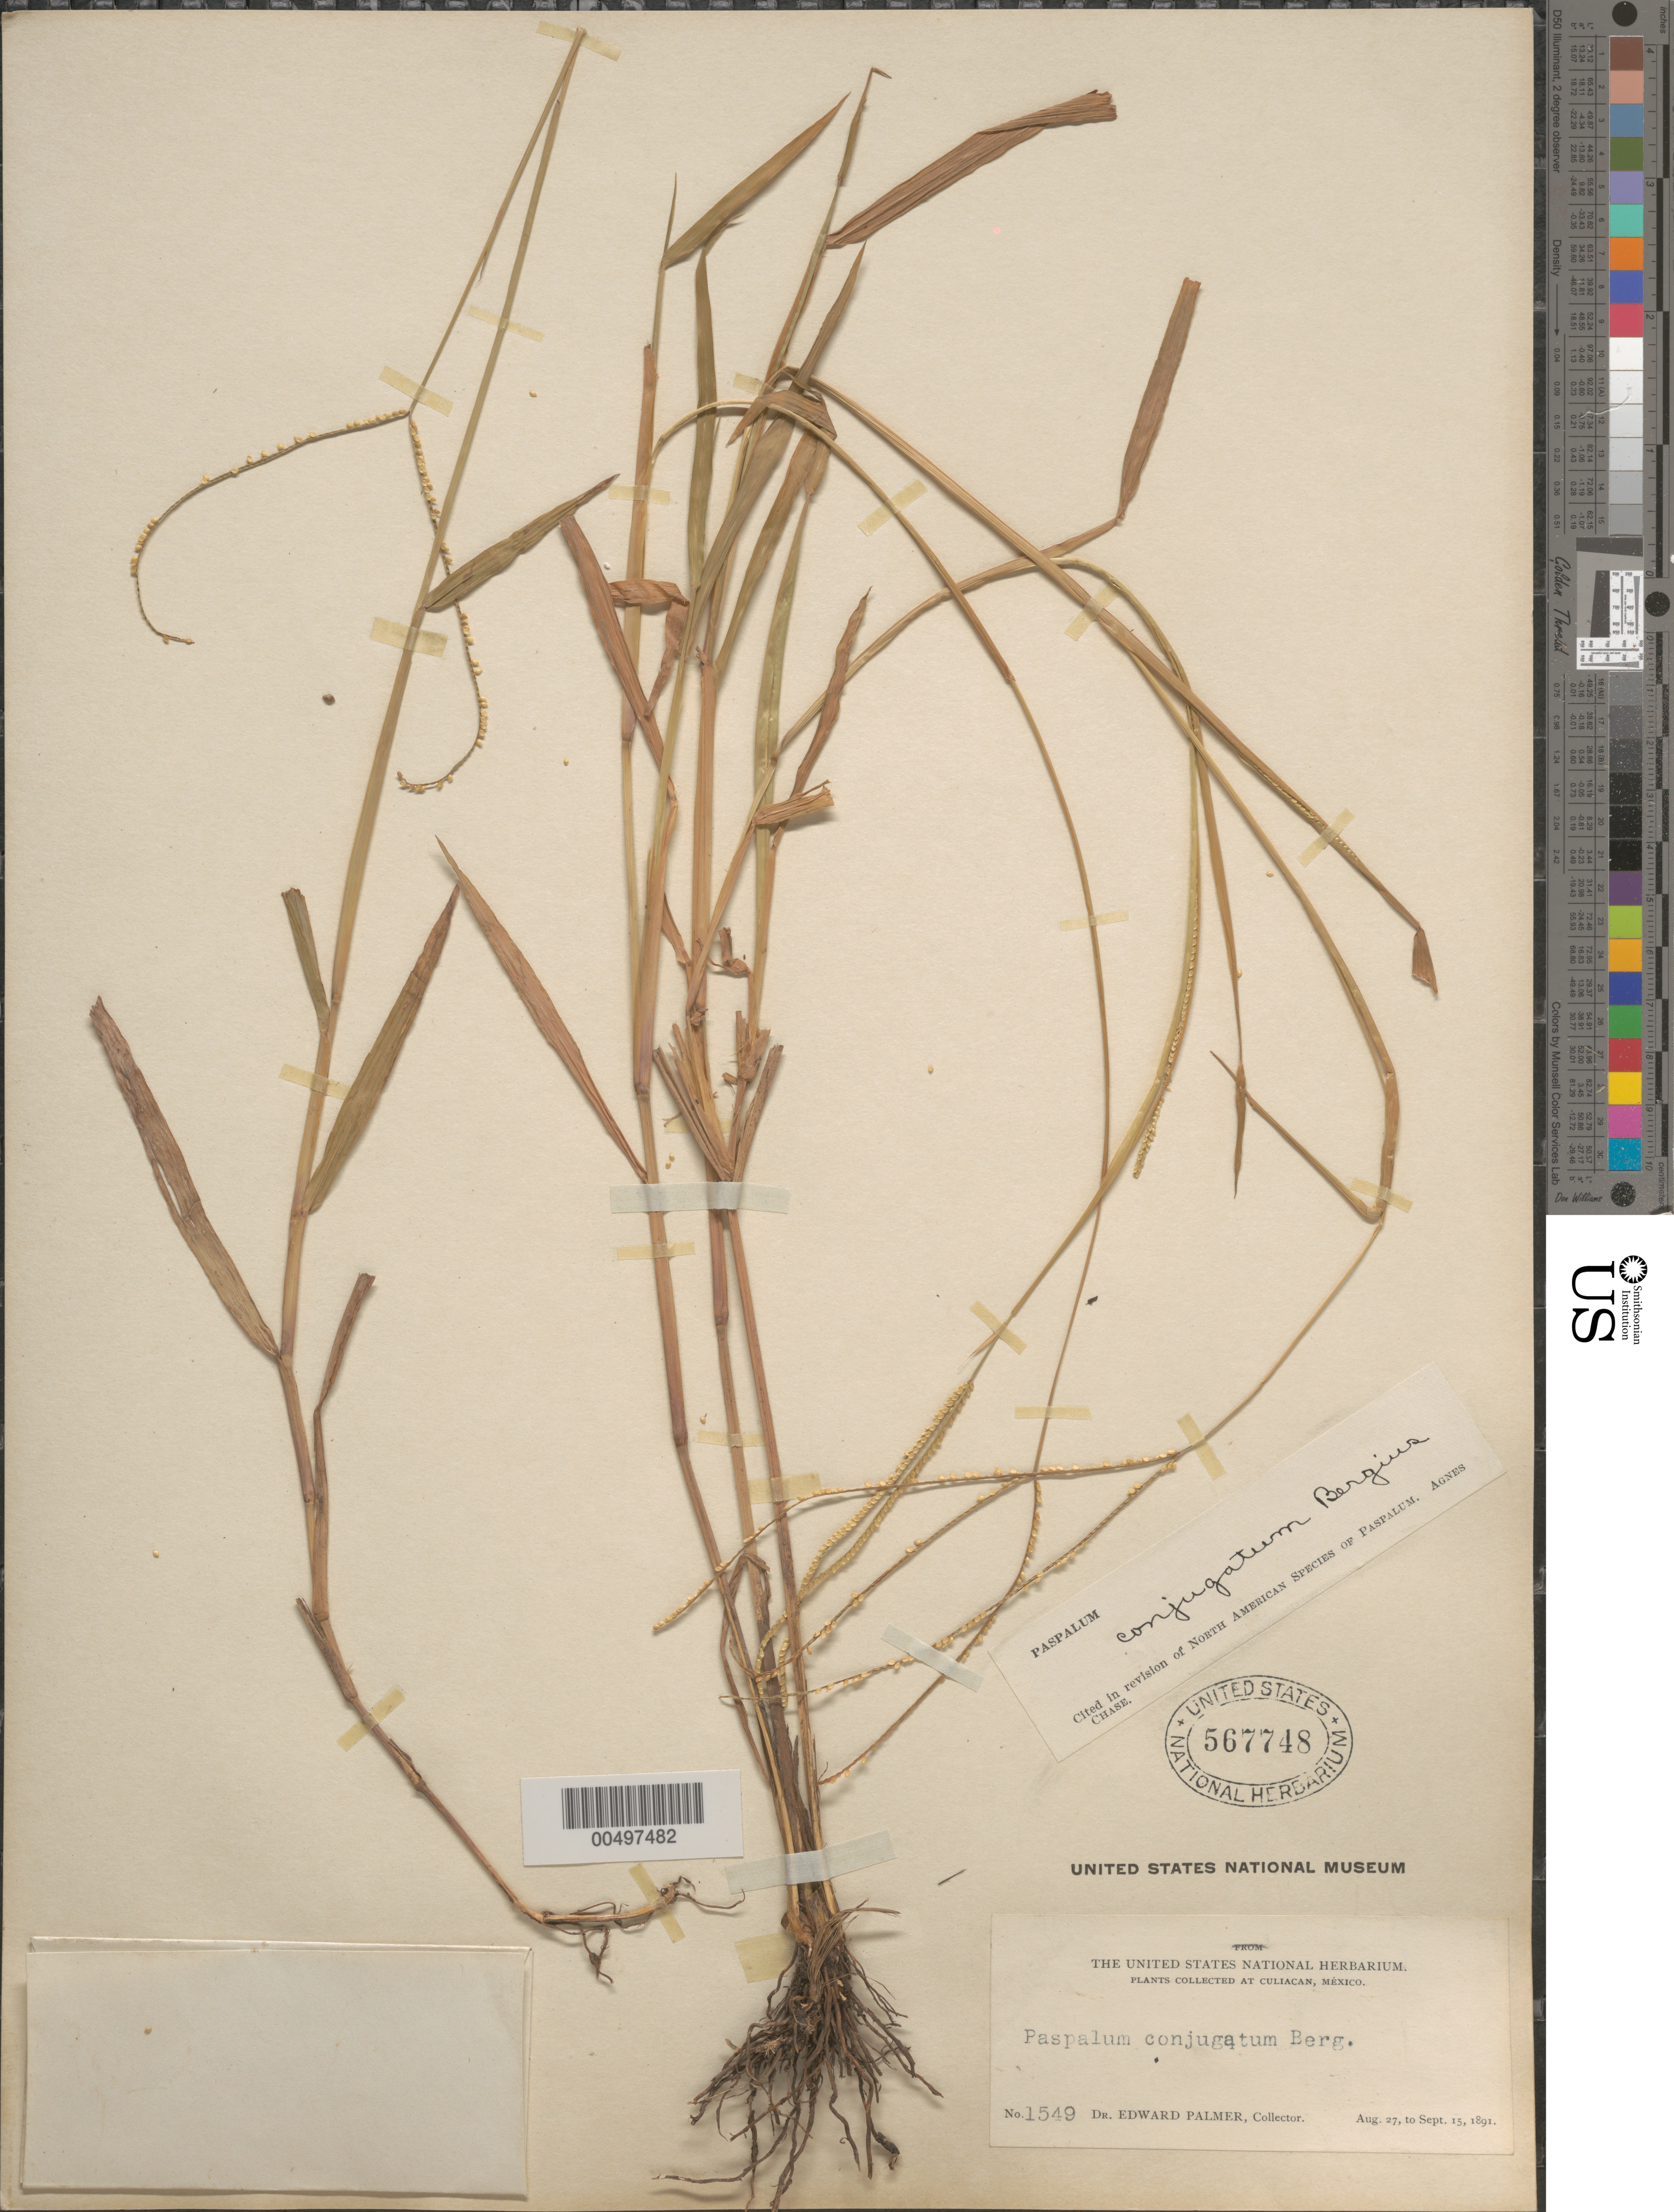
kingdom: Plantae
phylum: Tracheophyta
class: Liliopsida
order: Poales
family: Poaceae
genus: Paspalum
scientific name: Paspalum conjugatum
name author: P.J. Bergius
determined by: Chase, [M.] Agnes, (US)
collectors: E. Palmer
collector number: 1549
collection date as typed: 27 Aug 1891 to 15 Sep 1891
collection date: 1891-08-27/1891-09-15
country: Mexico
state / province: Sinaloa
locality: Culiacan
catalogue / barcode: US 567748